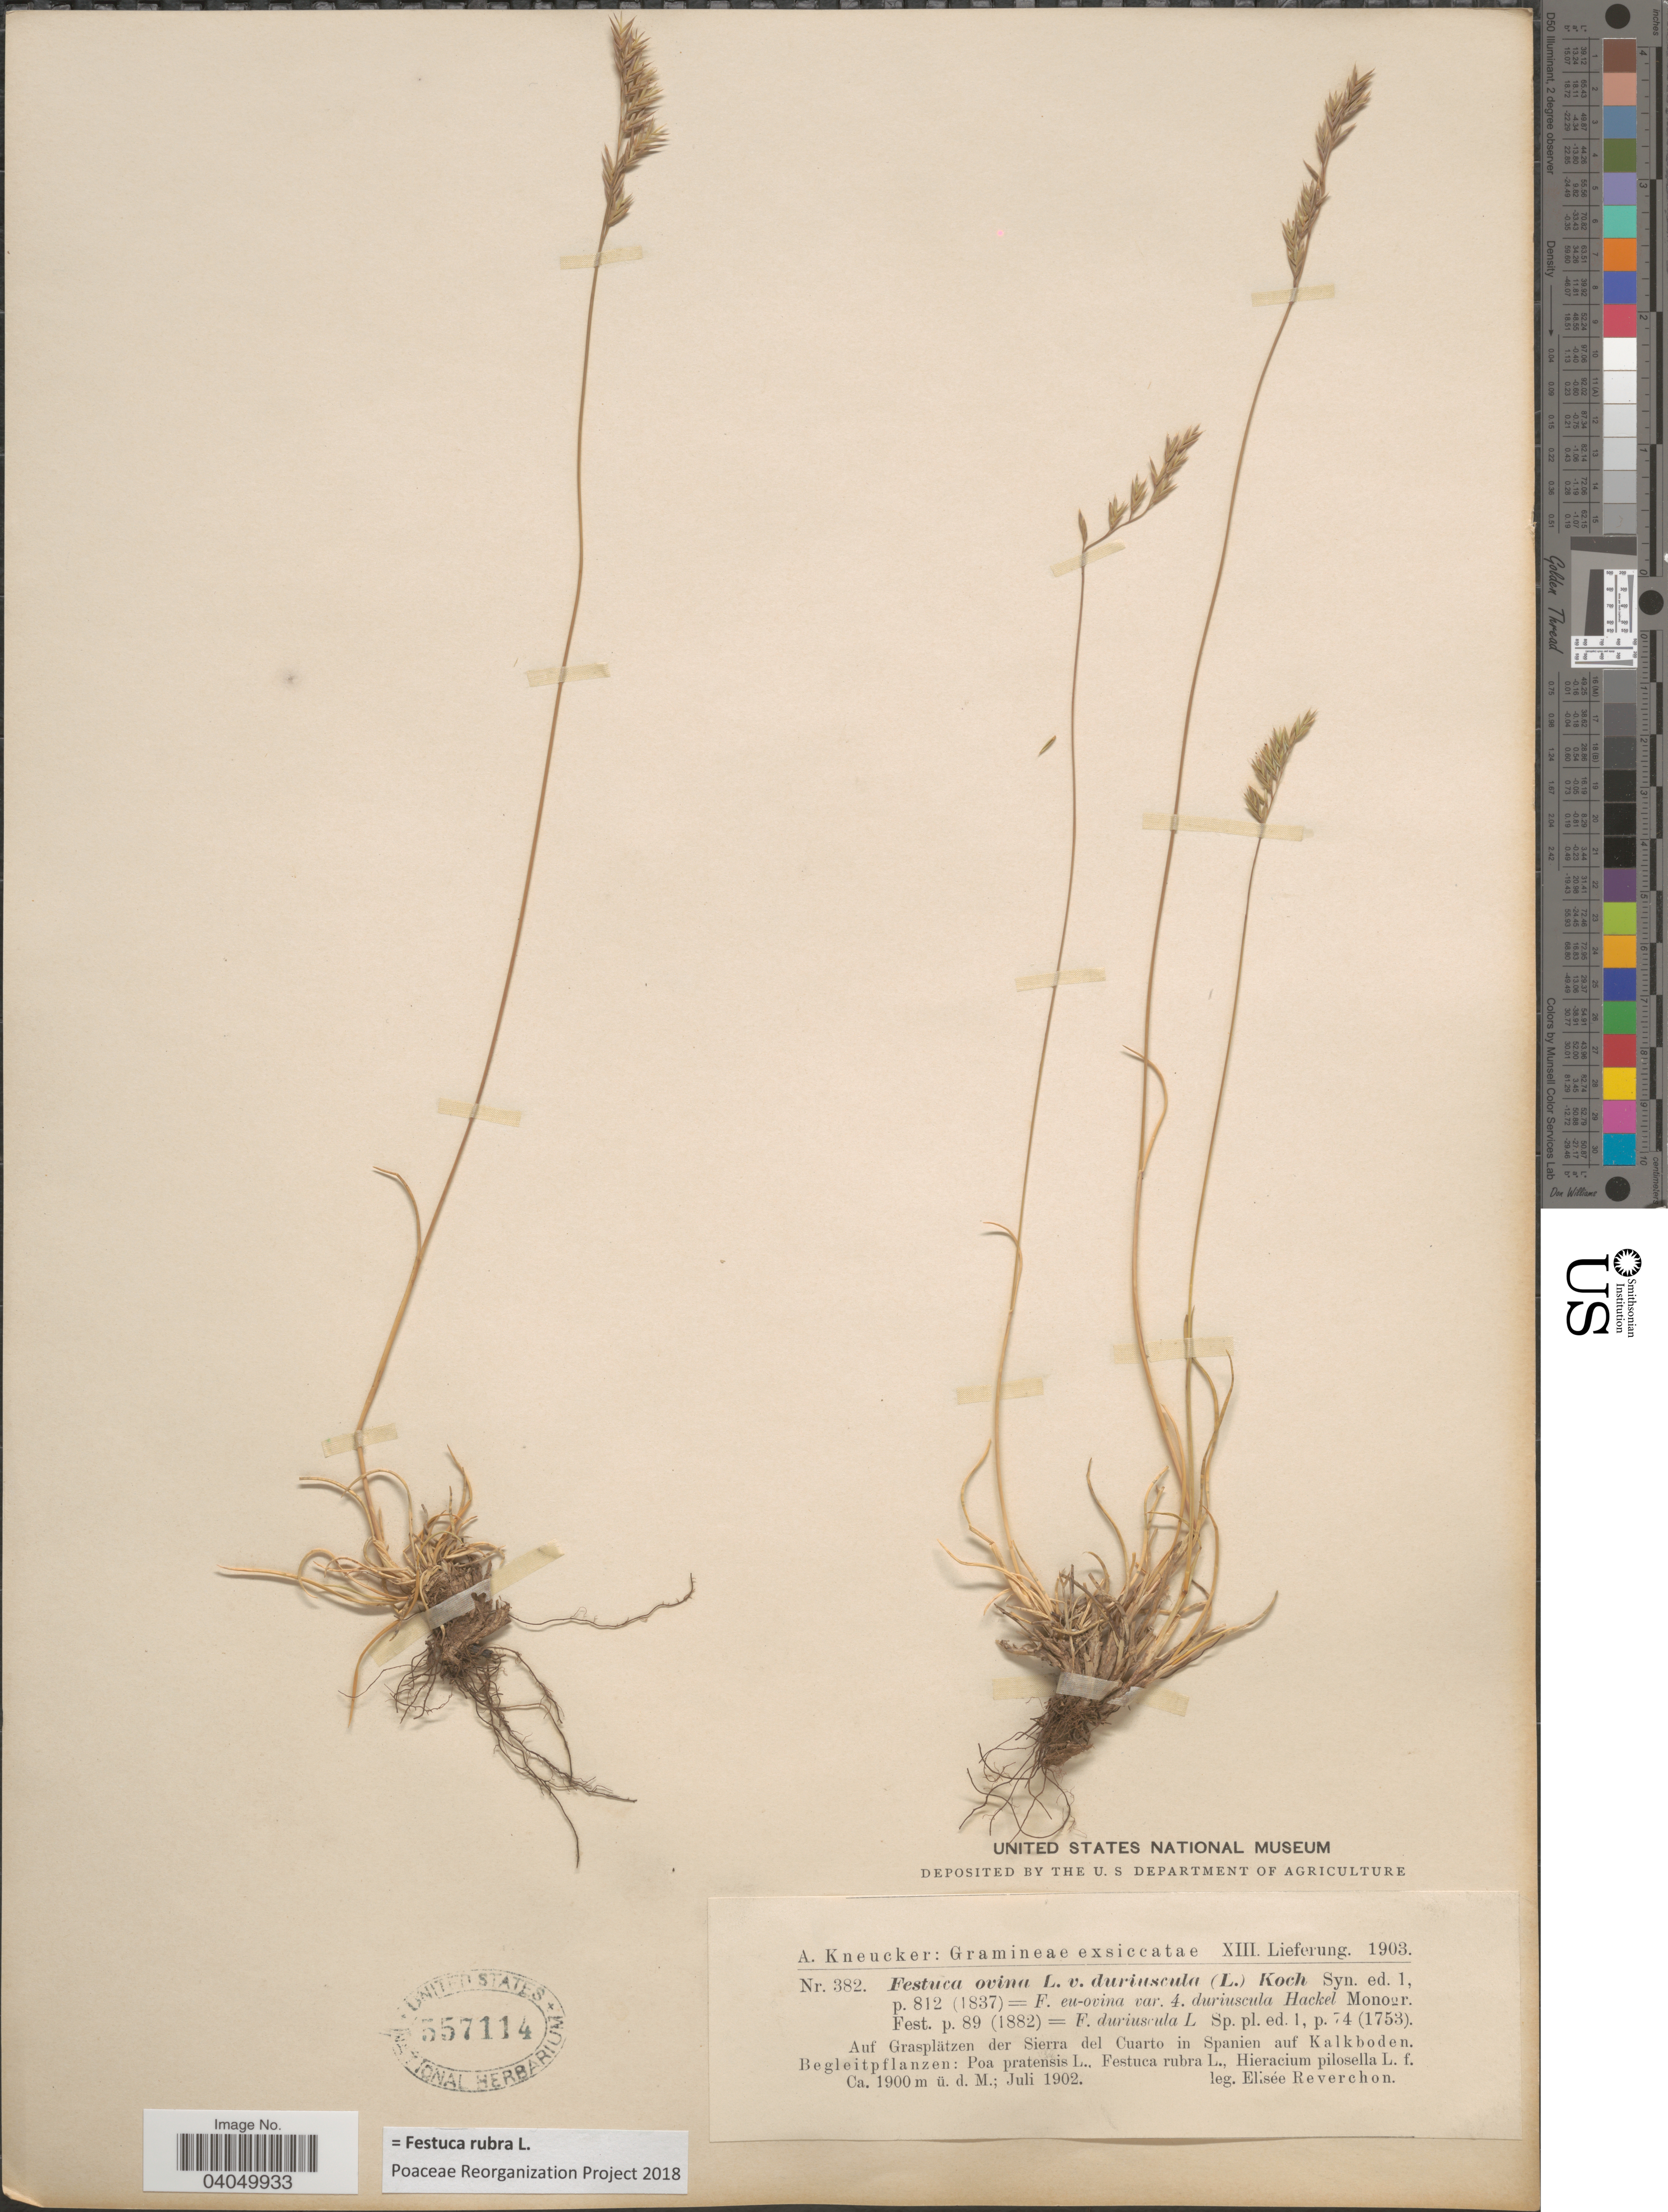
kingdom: Plantae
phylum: Tracheophyta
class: Liliopsida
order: Poales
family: Poaceae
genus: Festuca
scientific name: Festuca rubra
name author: L.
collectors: E. Reverchon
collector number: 382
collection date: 1902-07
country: Spain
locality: Auf Grasplätzen der Sierra del Cuarto in Spanien auf Kalkboden.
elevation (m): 1900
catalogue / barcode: US 557114